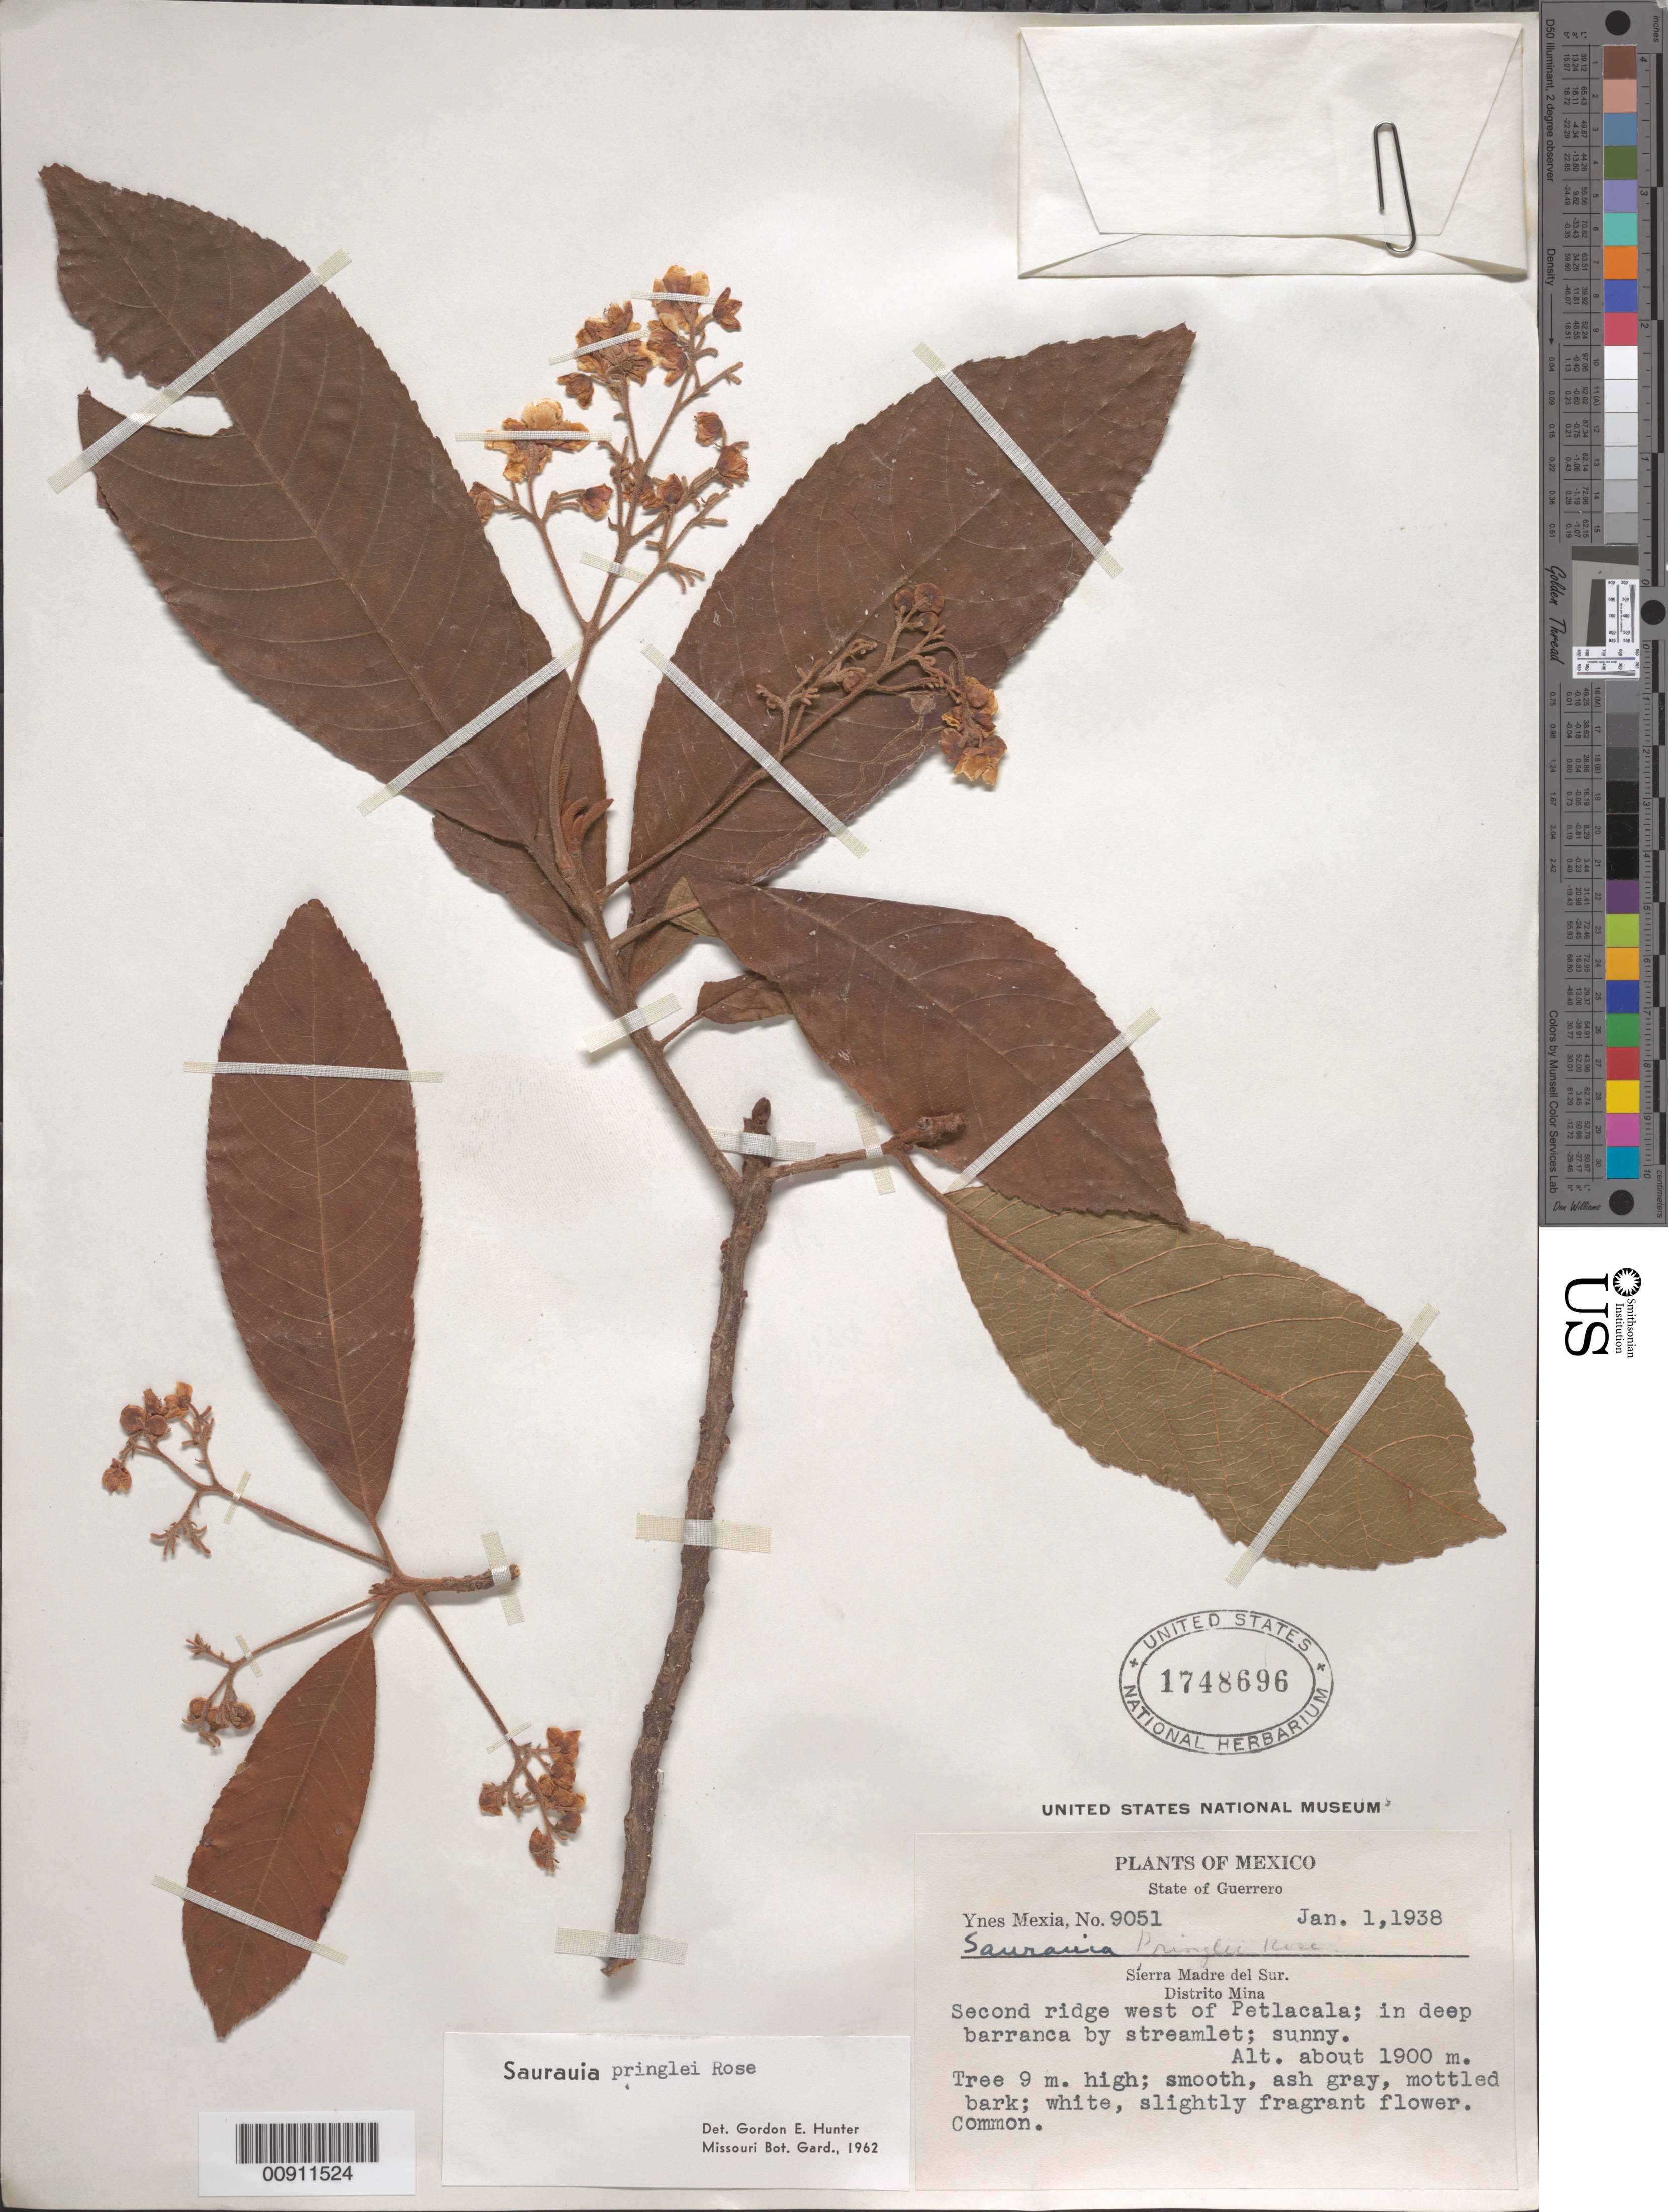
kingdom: Plantae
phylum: Tracheophyta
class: Magnoliopsida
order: Ericales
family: Actinidiaceae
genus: Saurauia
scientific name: Saurauia pringlei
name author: Rose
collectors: Y. Mexia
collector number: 9051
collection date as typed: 01 Jan 1938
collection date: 1938-01-01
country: Mexico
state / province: Guerrero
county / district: Mina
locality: State of Guerrero. Sierra del Sur. Distrito Mina. Second ridge west of Petlacala.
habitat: In deep barranca by streamlet; sunny.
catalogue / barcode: US 1748696